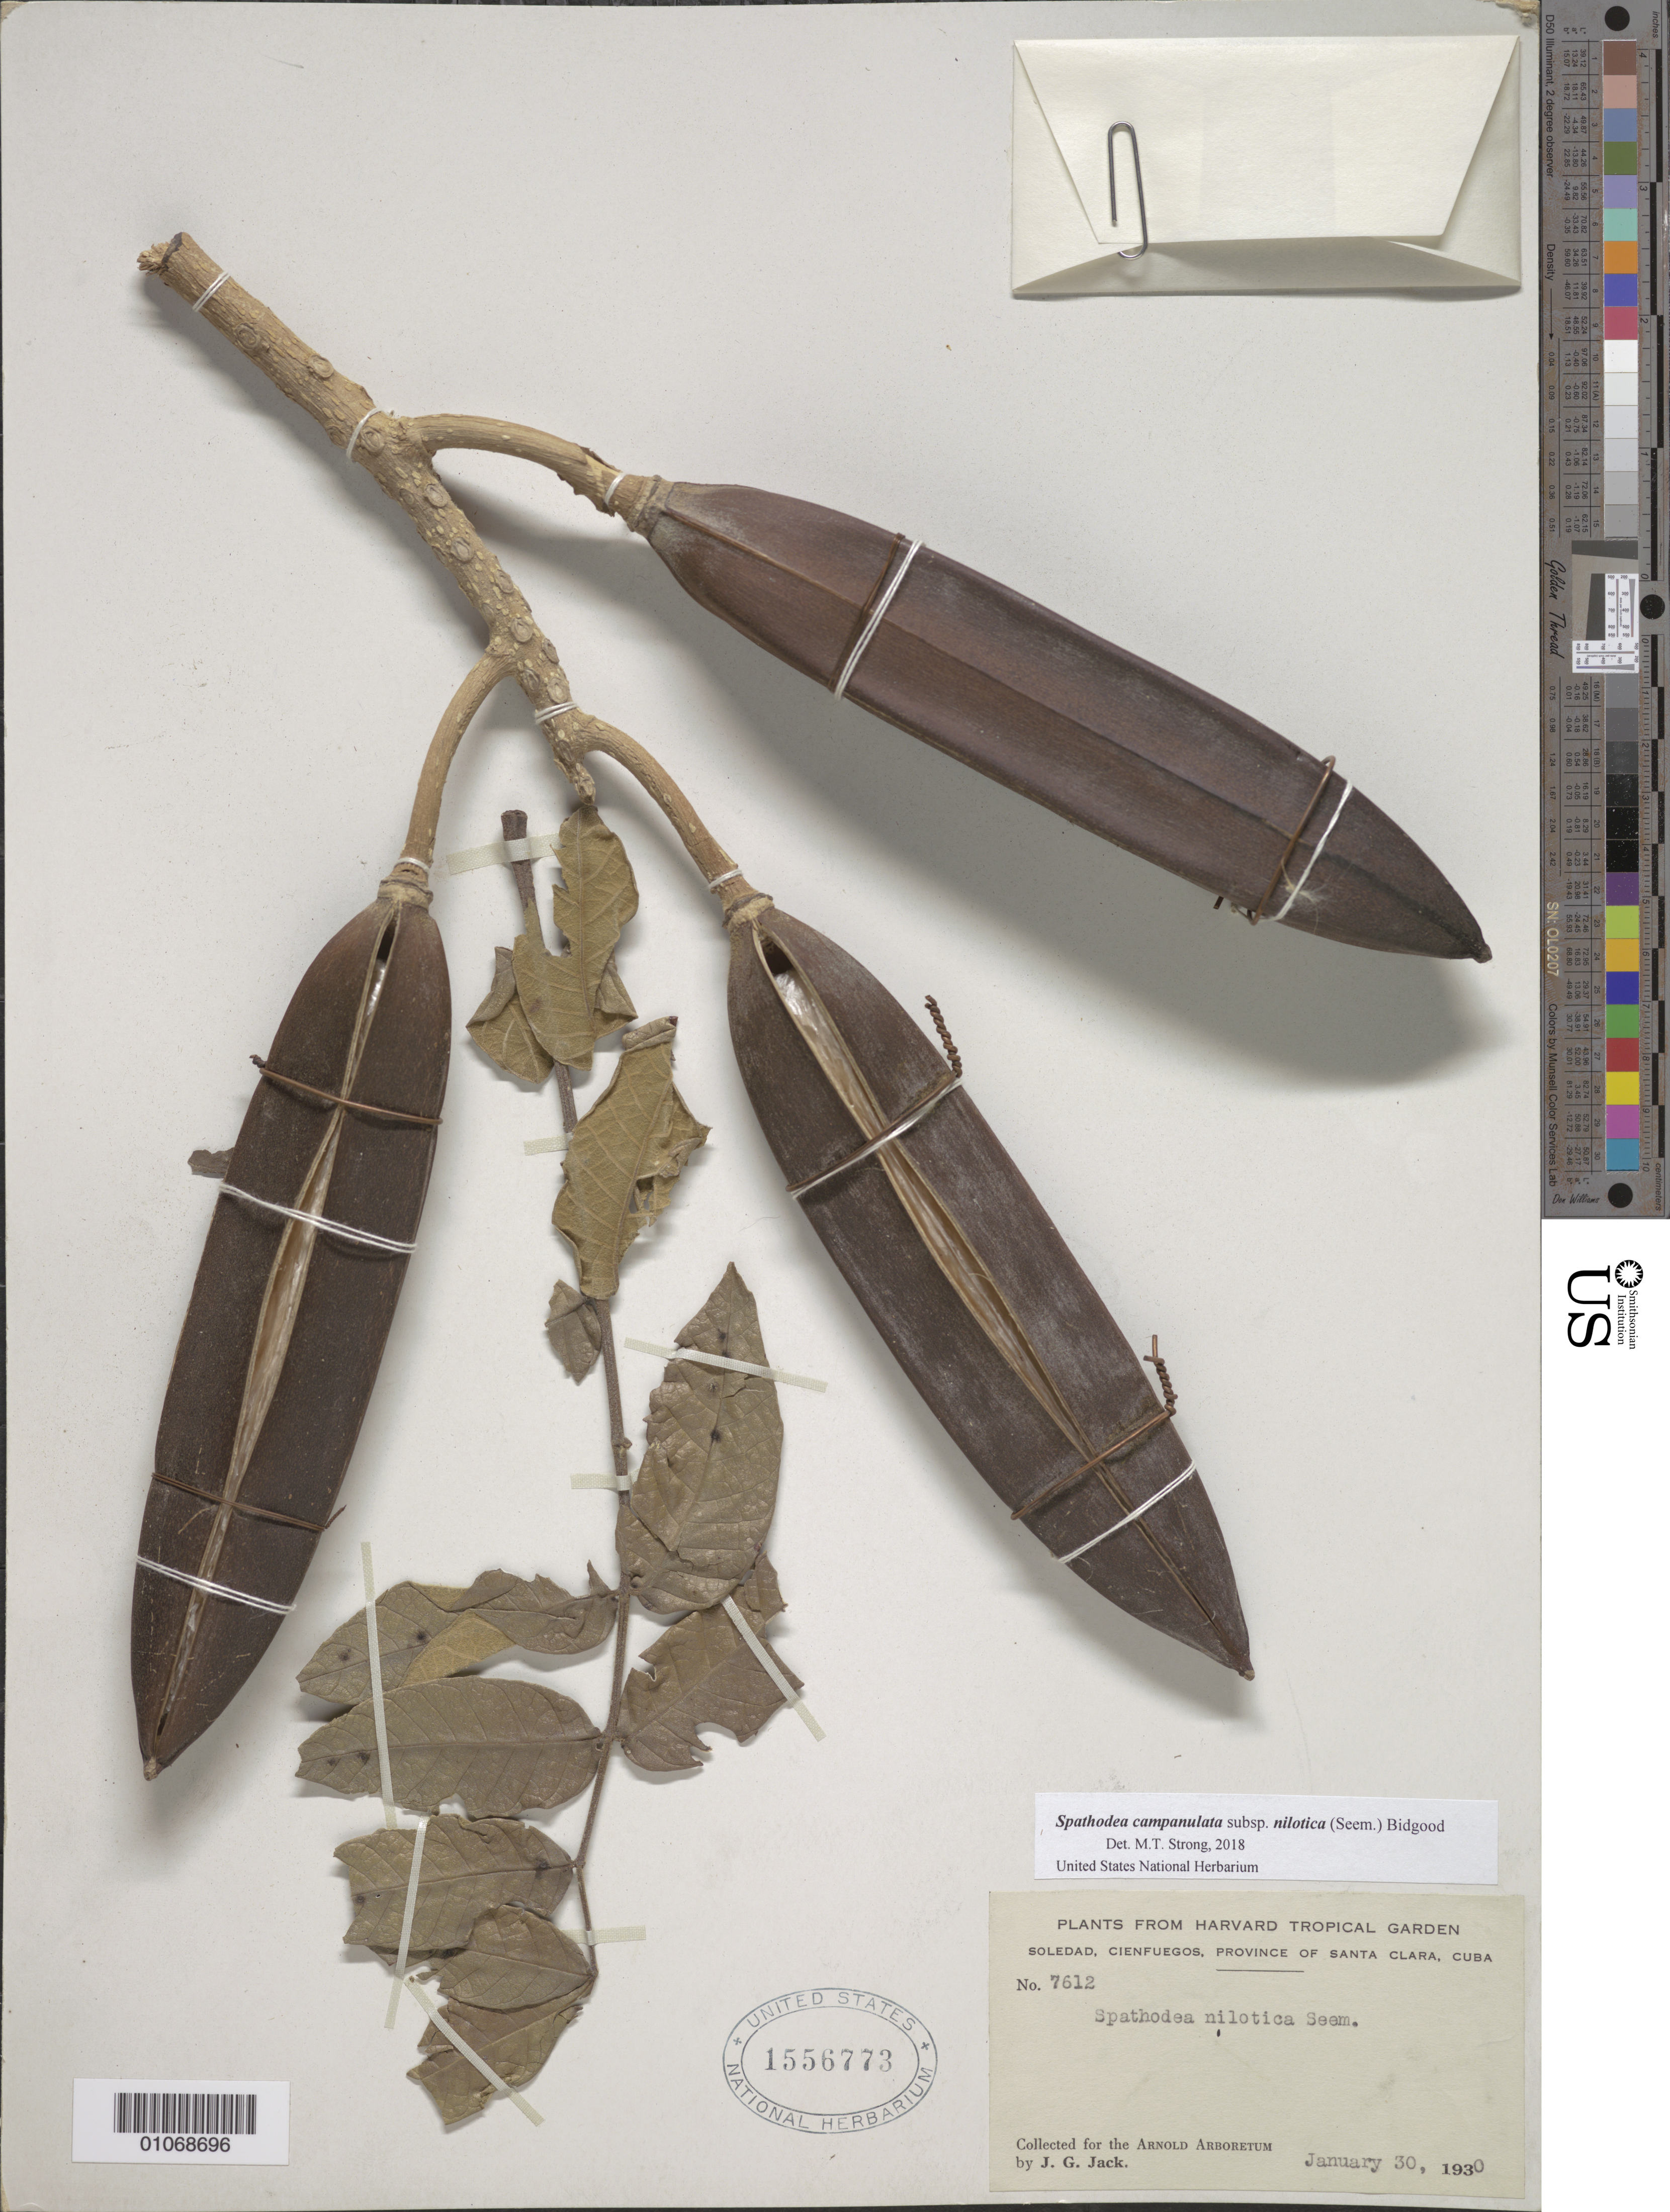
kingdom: Plantae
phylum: Tracheophyta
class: Magnoliopsida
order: Lamiales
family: Bignoniaceae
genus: Spathodea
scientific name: Spathodea nilotica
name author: Seem.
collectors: J. G. Jack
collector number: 7612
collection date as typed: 30 Jan 1930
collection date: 1930-01-30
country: Cuba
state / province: Cienfuegos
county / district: Santa Clara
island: Cuba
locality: Soledad, Cienfuegos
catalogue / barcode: US 1556773